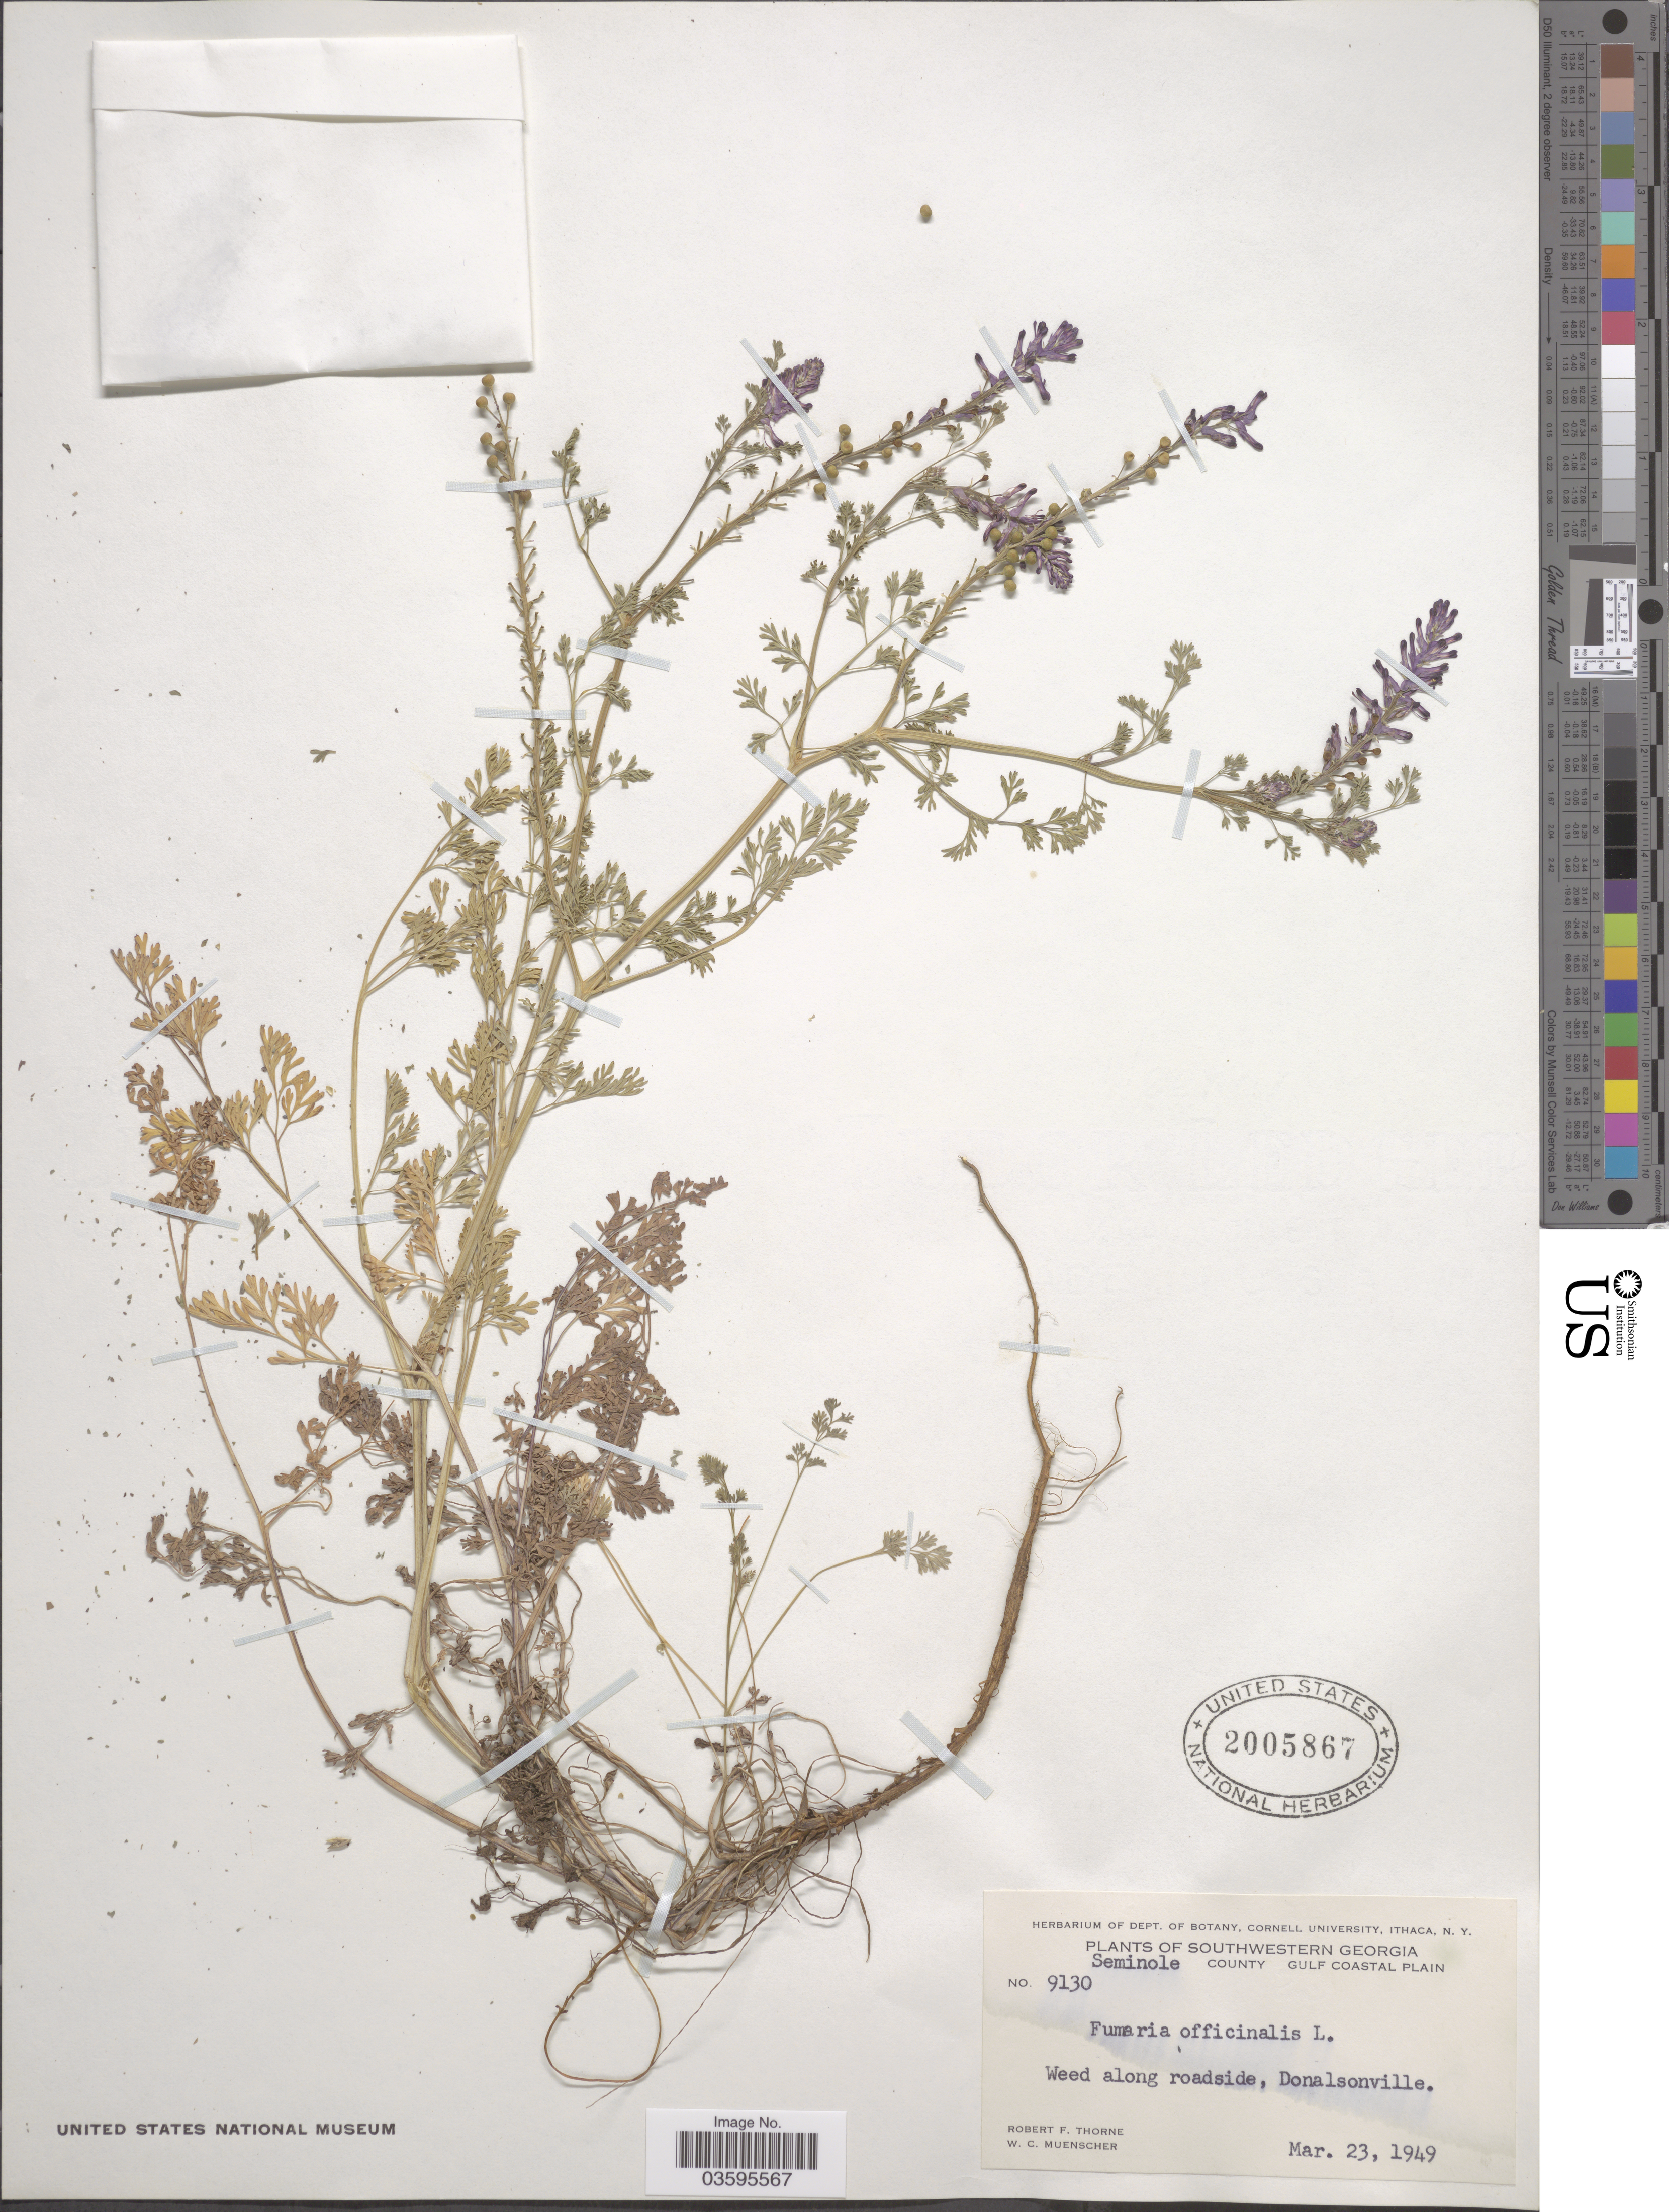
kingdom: Plantae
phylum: Tracheophyta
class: Magnoliopsida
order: Ranunculales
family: Papaveraceae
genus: Fumaria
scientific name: Fumaria officinalis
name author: L.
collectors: R. F. Thorne & W. Muenscher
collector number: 9130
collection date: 1949-03-23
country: United States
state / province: Georgia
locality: Southwestern Georgia. Seminole County. Gulf Coastal Plain. Donalsonville.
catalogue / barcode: US 2005867